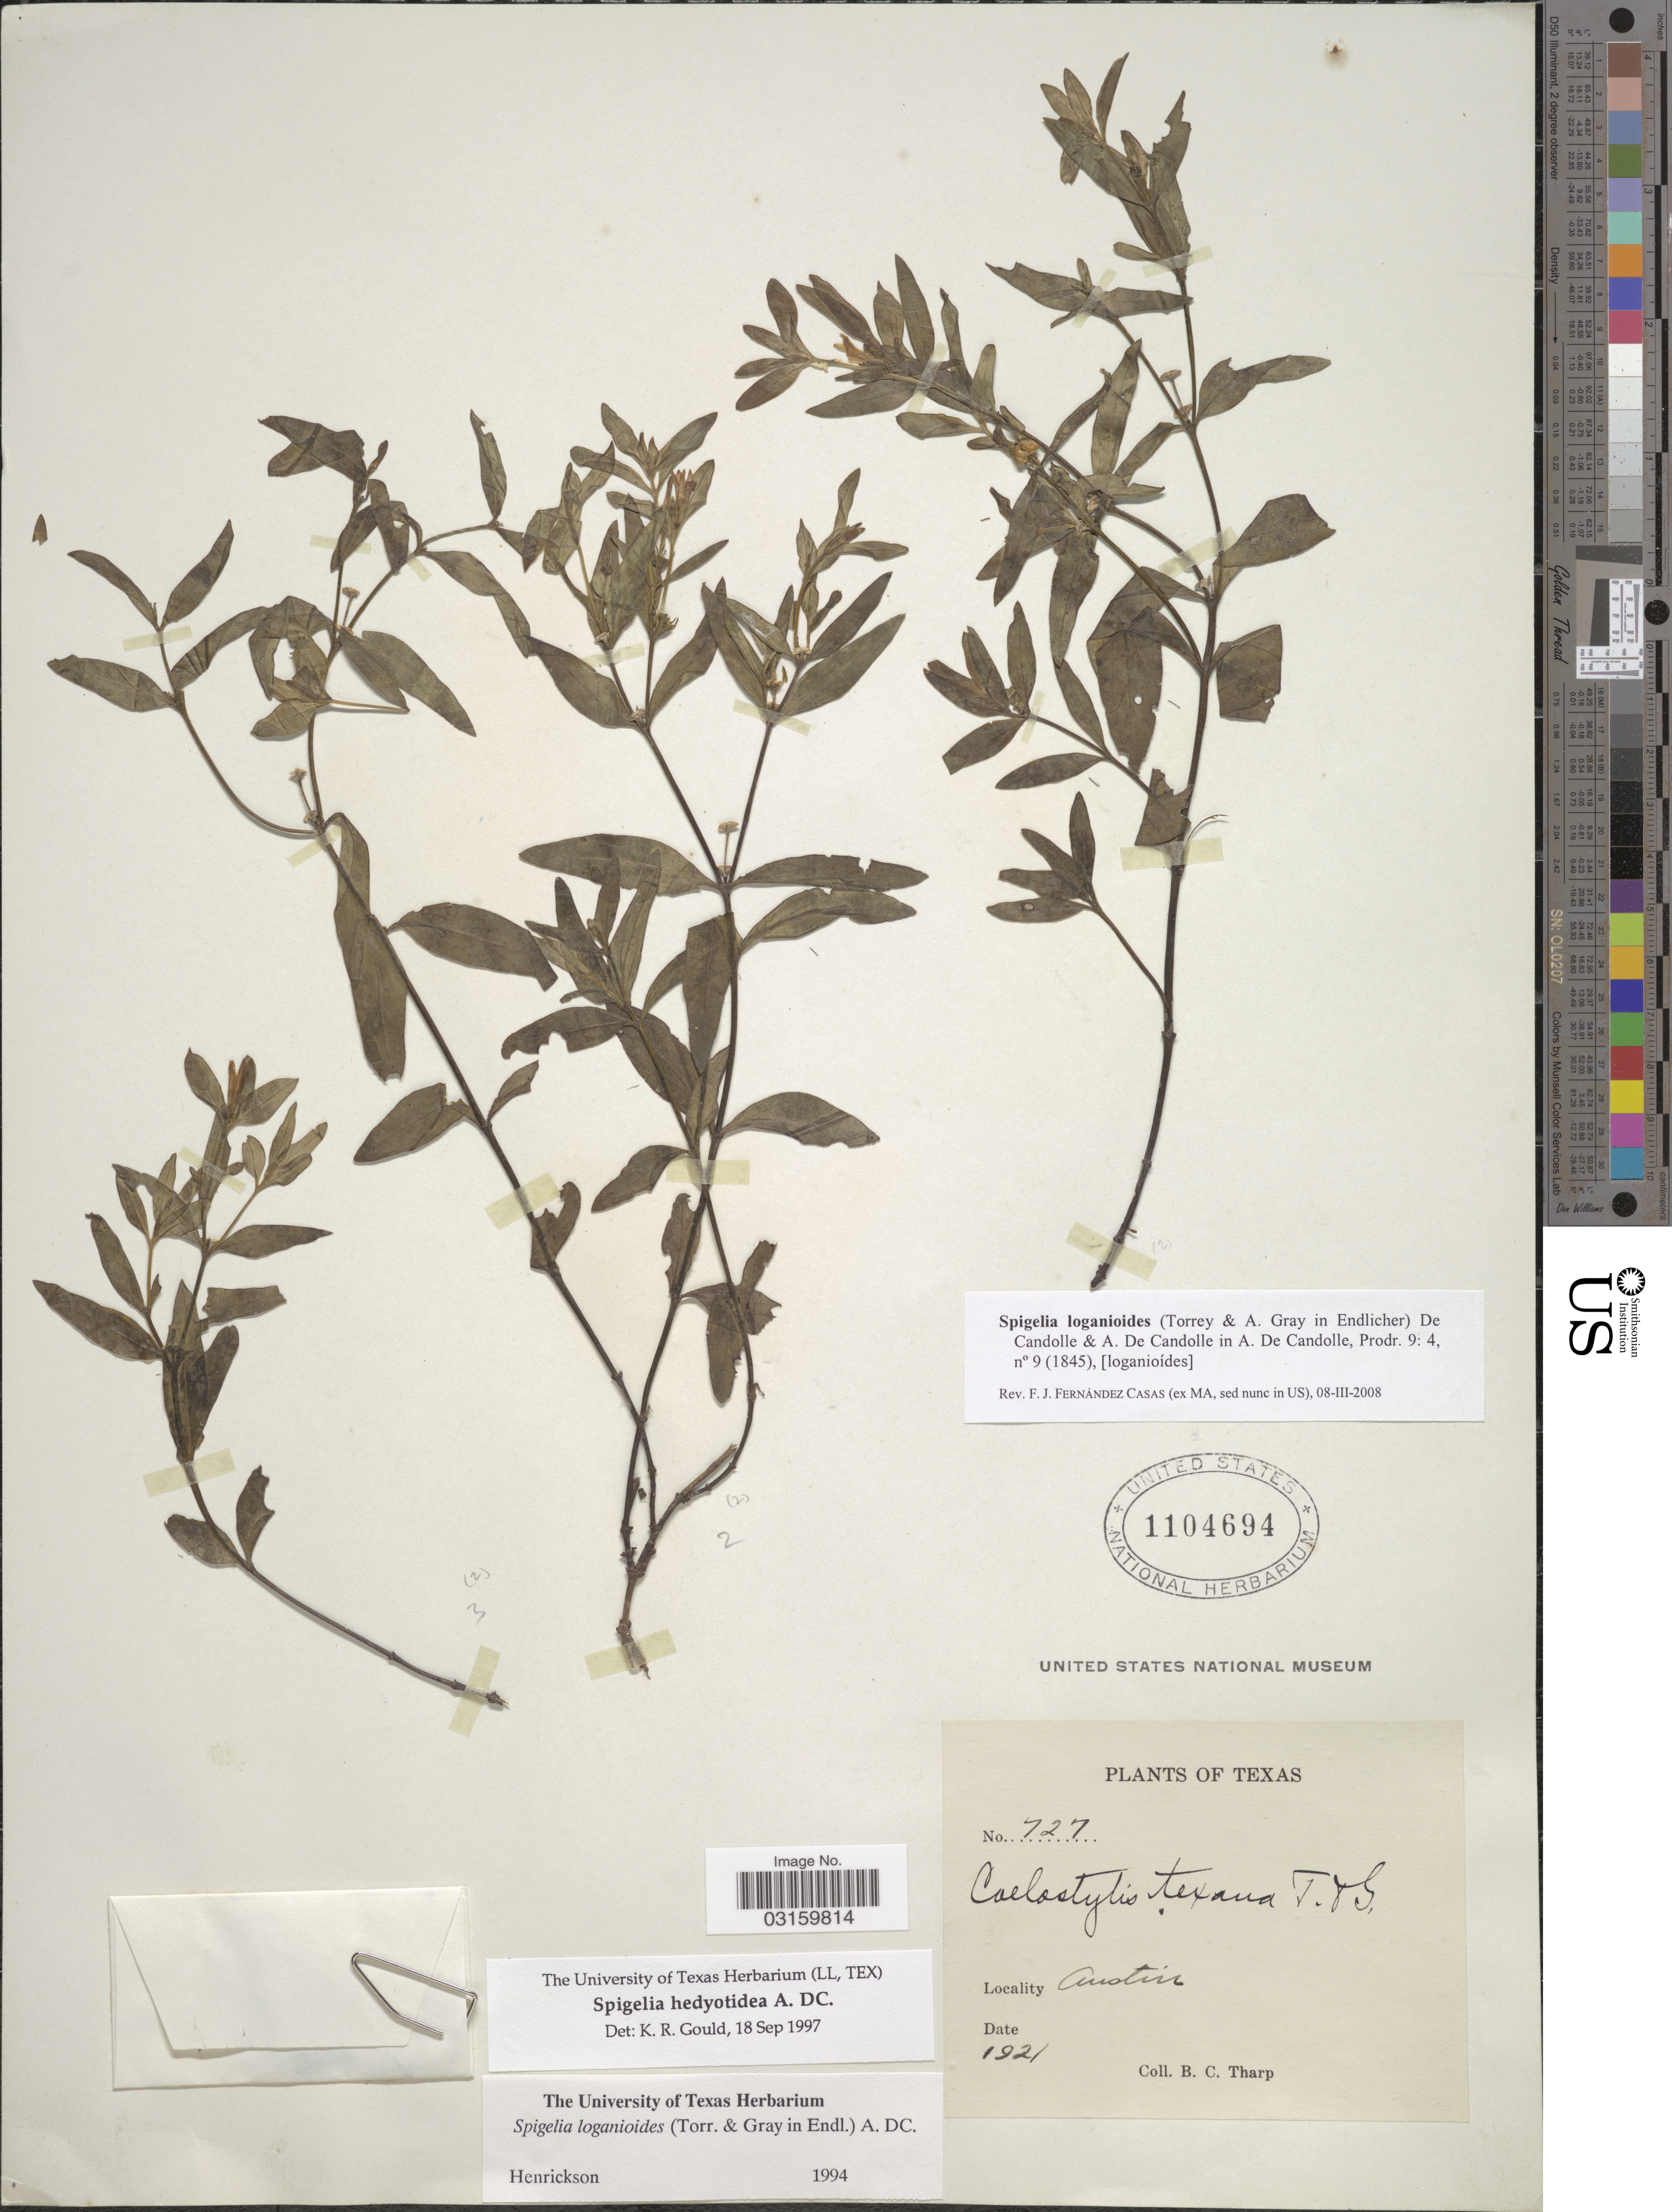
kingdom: Plantae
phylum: Tracheophyta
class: Magnoliopsida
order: Gentianales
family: Loganiaceae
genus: Spigelia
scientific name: Spigelia hedyotidea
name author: A. DC.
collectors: B. C. Tharp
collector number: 727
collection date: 1921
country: United States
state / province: Texas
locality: Austin.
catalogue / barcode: US 1104694